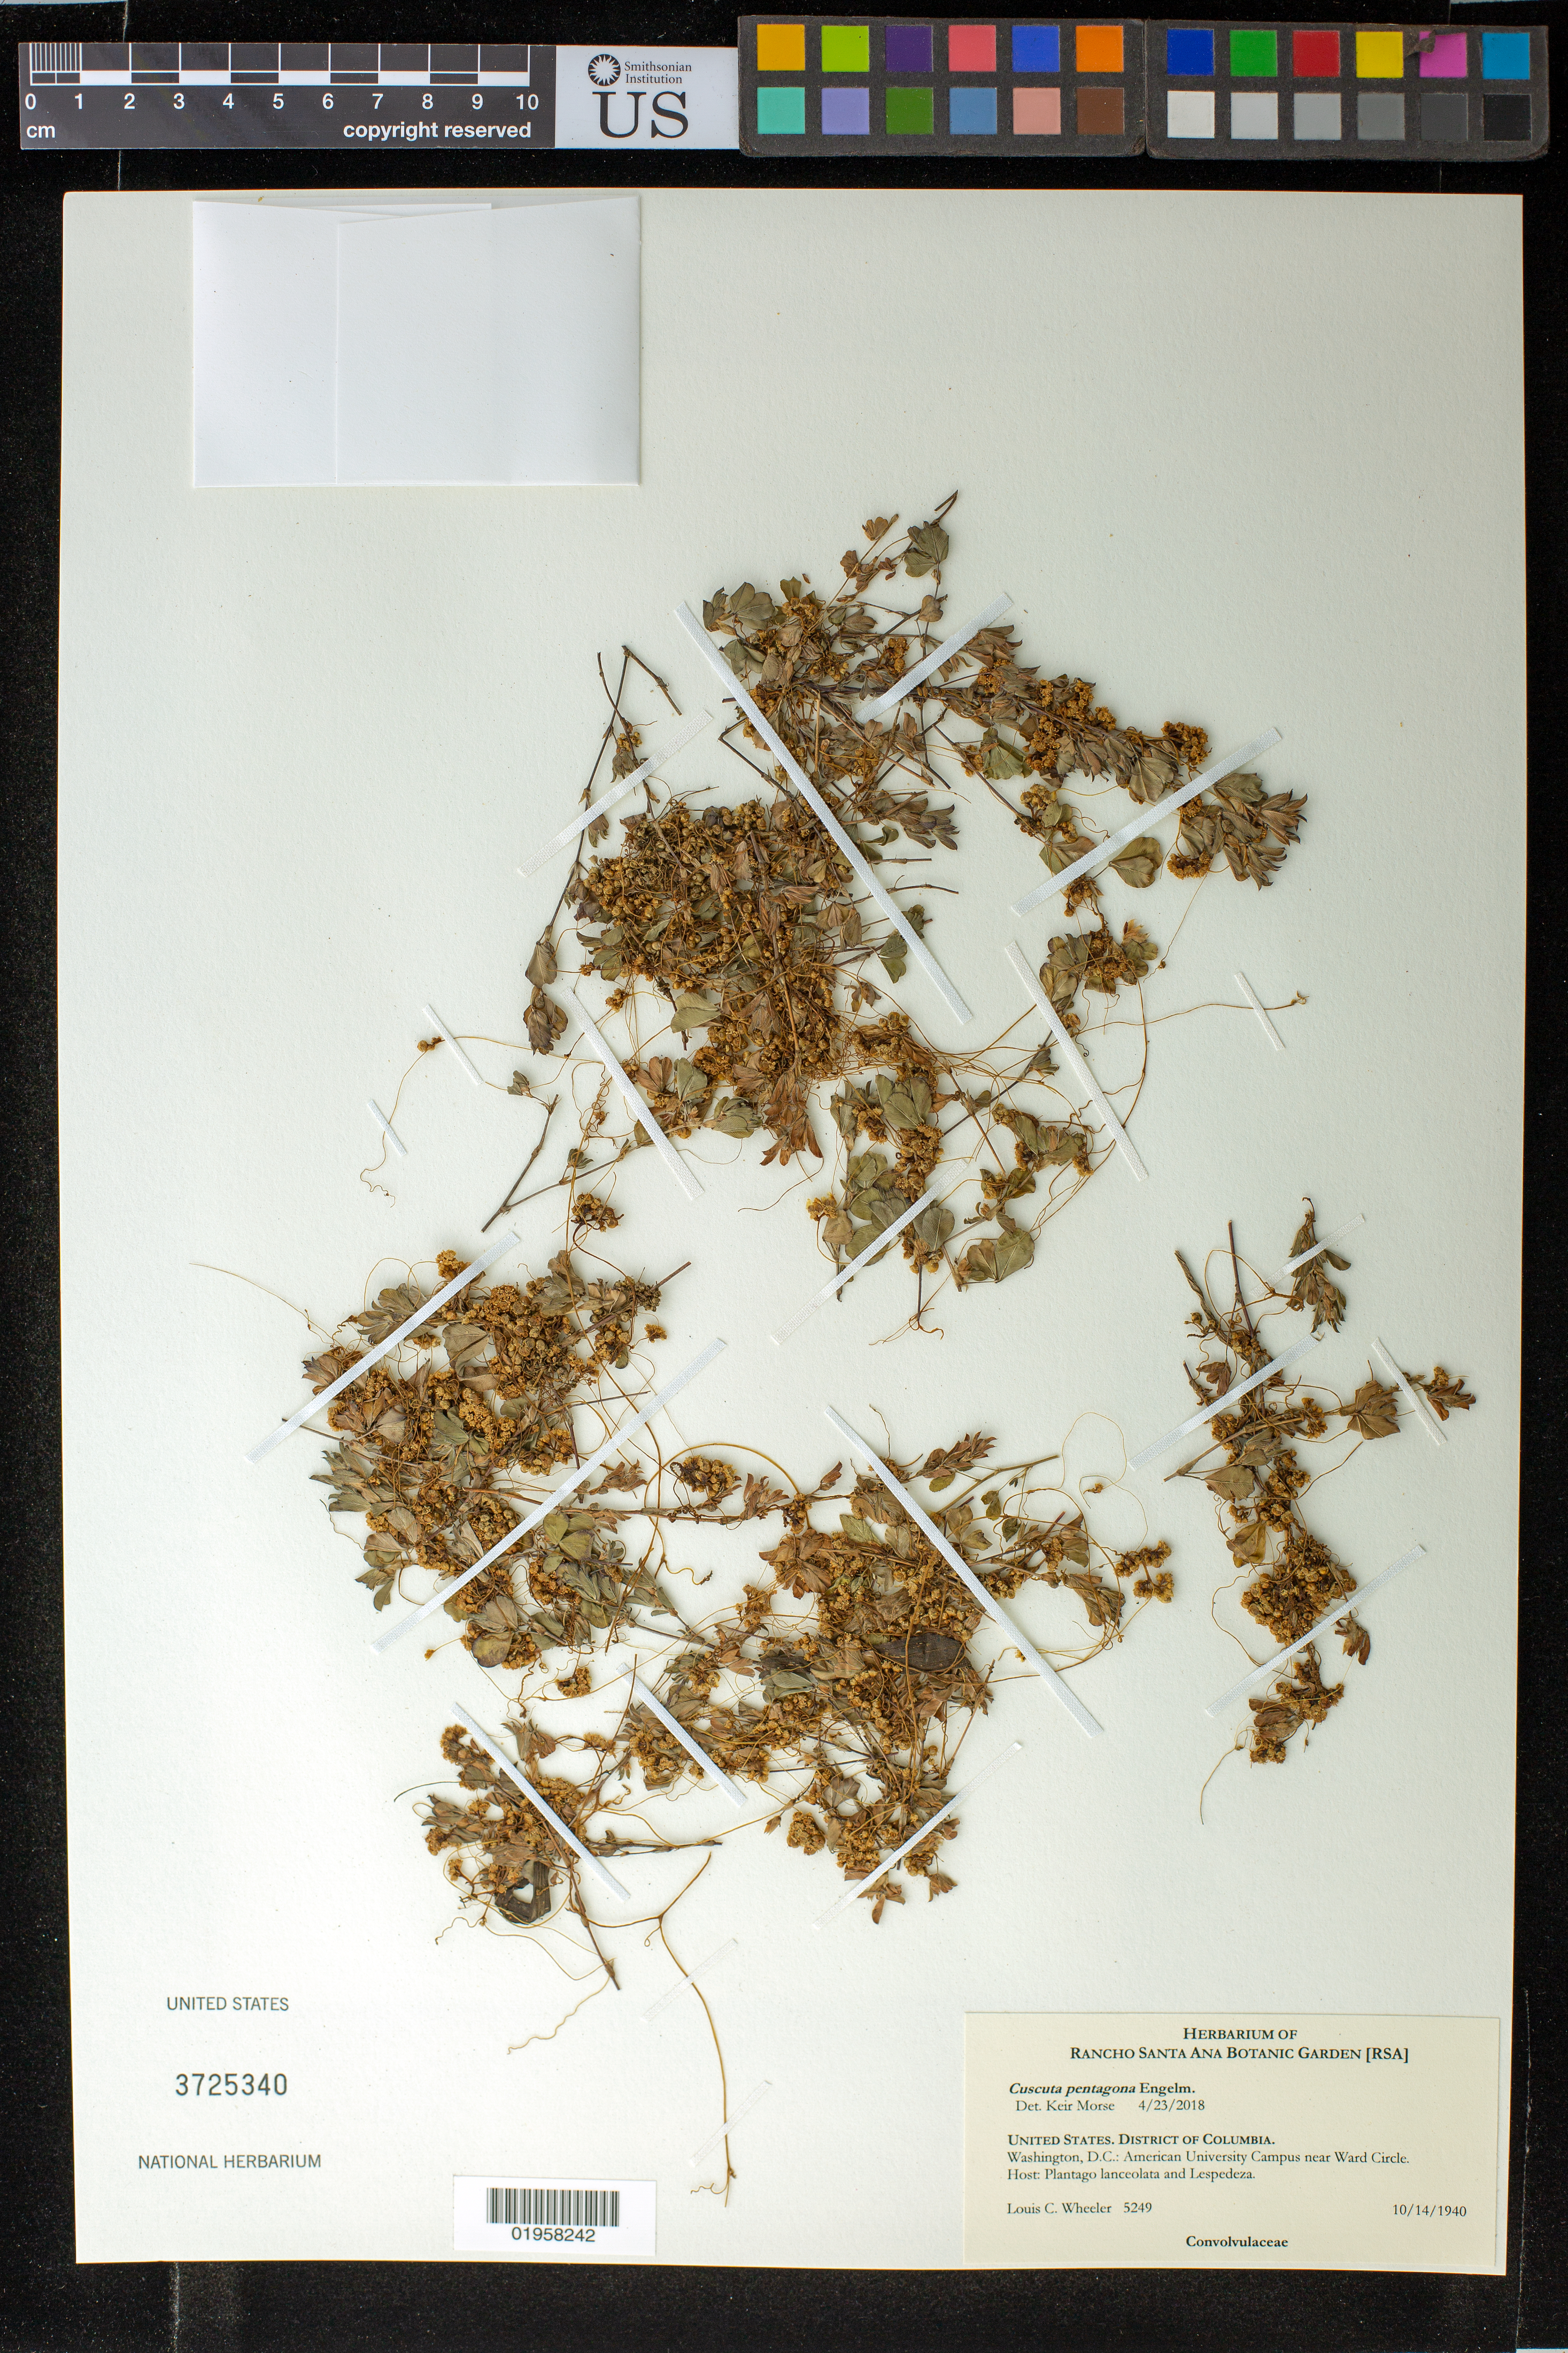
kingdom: Plantae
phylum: Tracheophyta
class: Magnoliopsida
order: Solanales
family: Convolvulaceae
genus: Cuscuta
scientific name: Cuscuta pentagona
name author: Engelm.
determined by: Morse, K.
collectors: L. C. Wheeler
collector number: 5249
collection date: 1940-10-14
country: United States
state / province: District of Columbia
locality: American University Campus near Ward Circle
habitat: Host plant: Plantago lanceolata and Lespedeza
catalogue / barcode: US 3725340